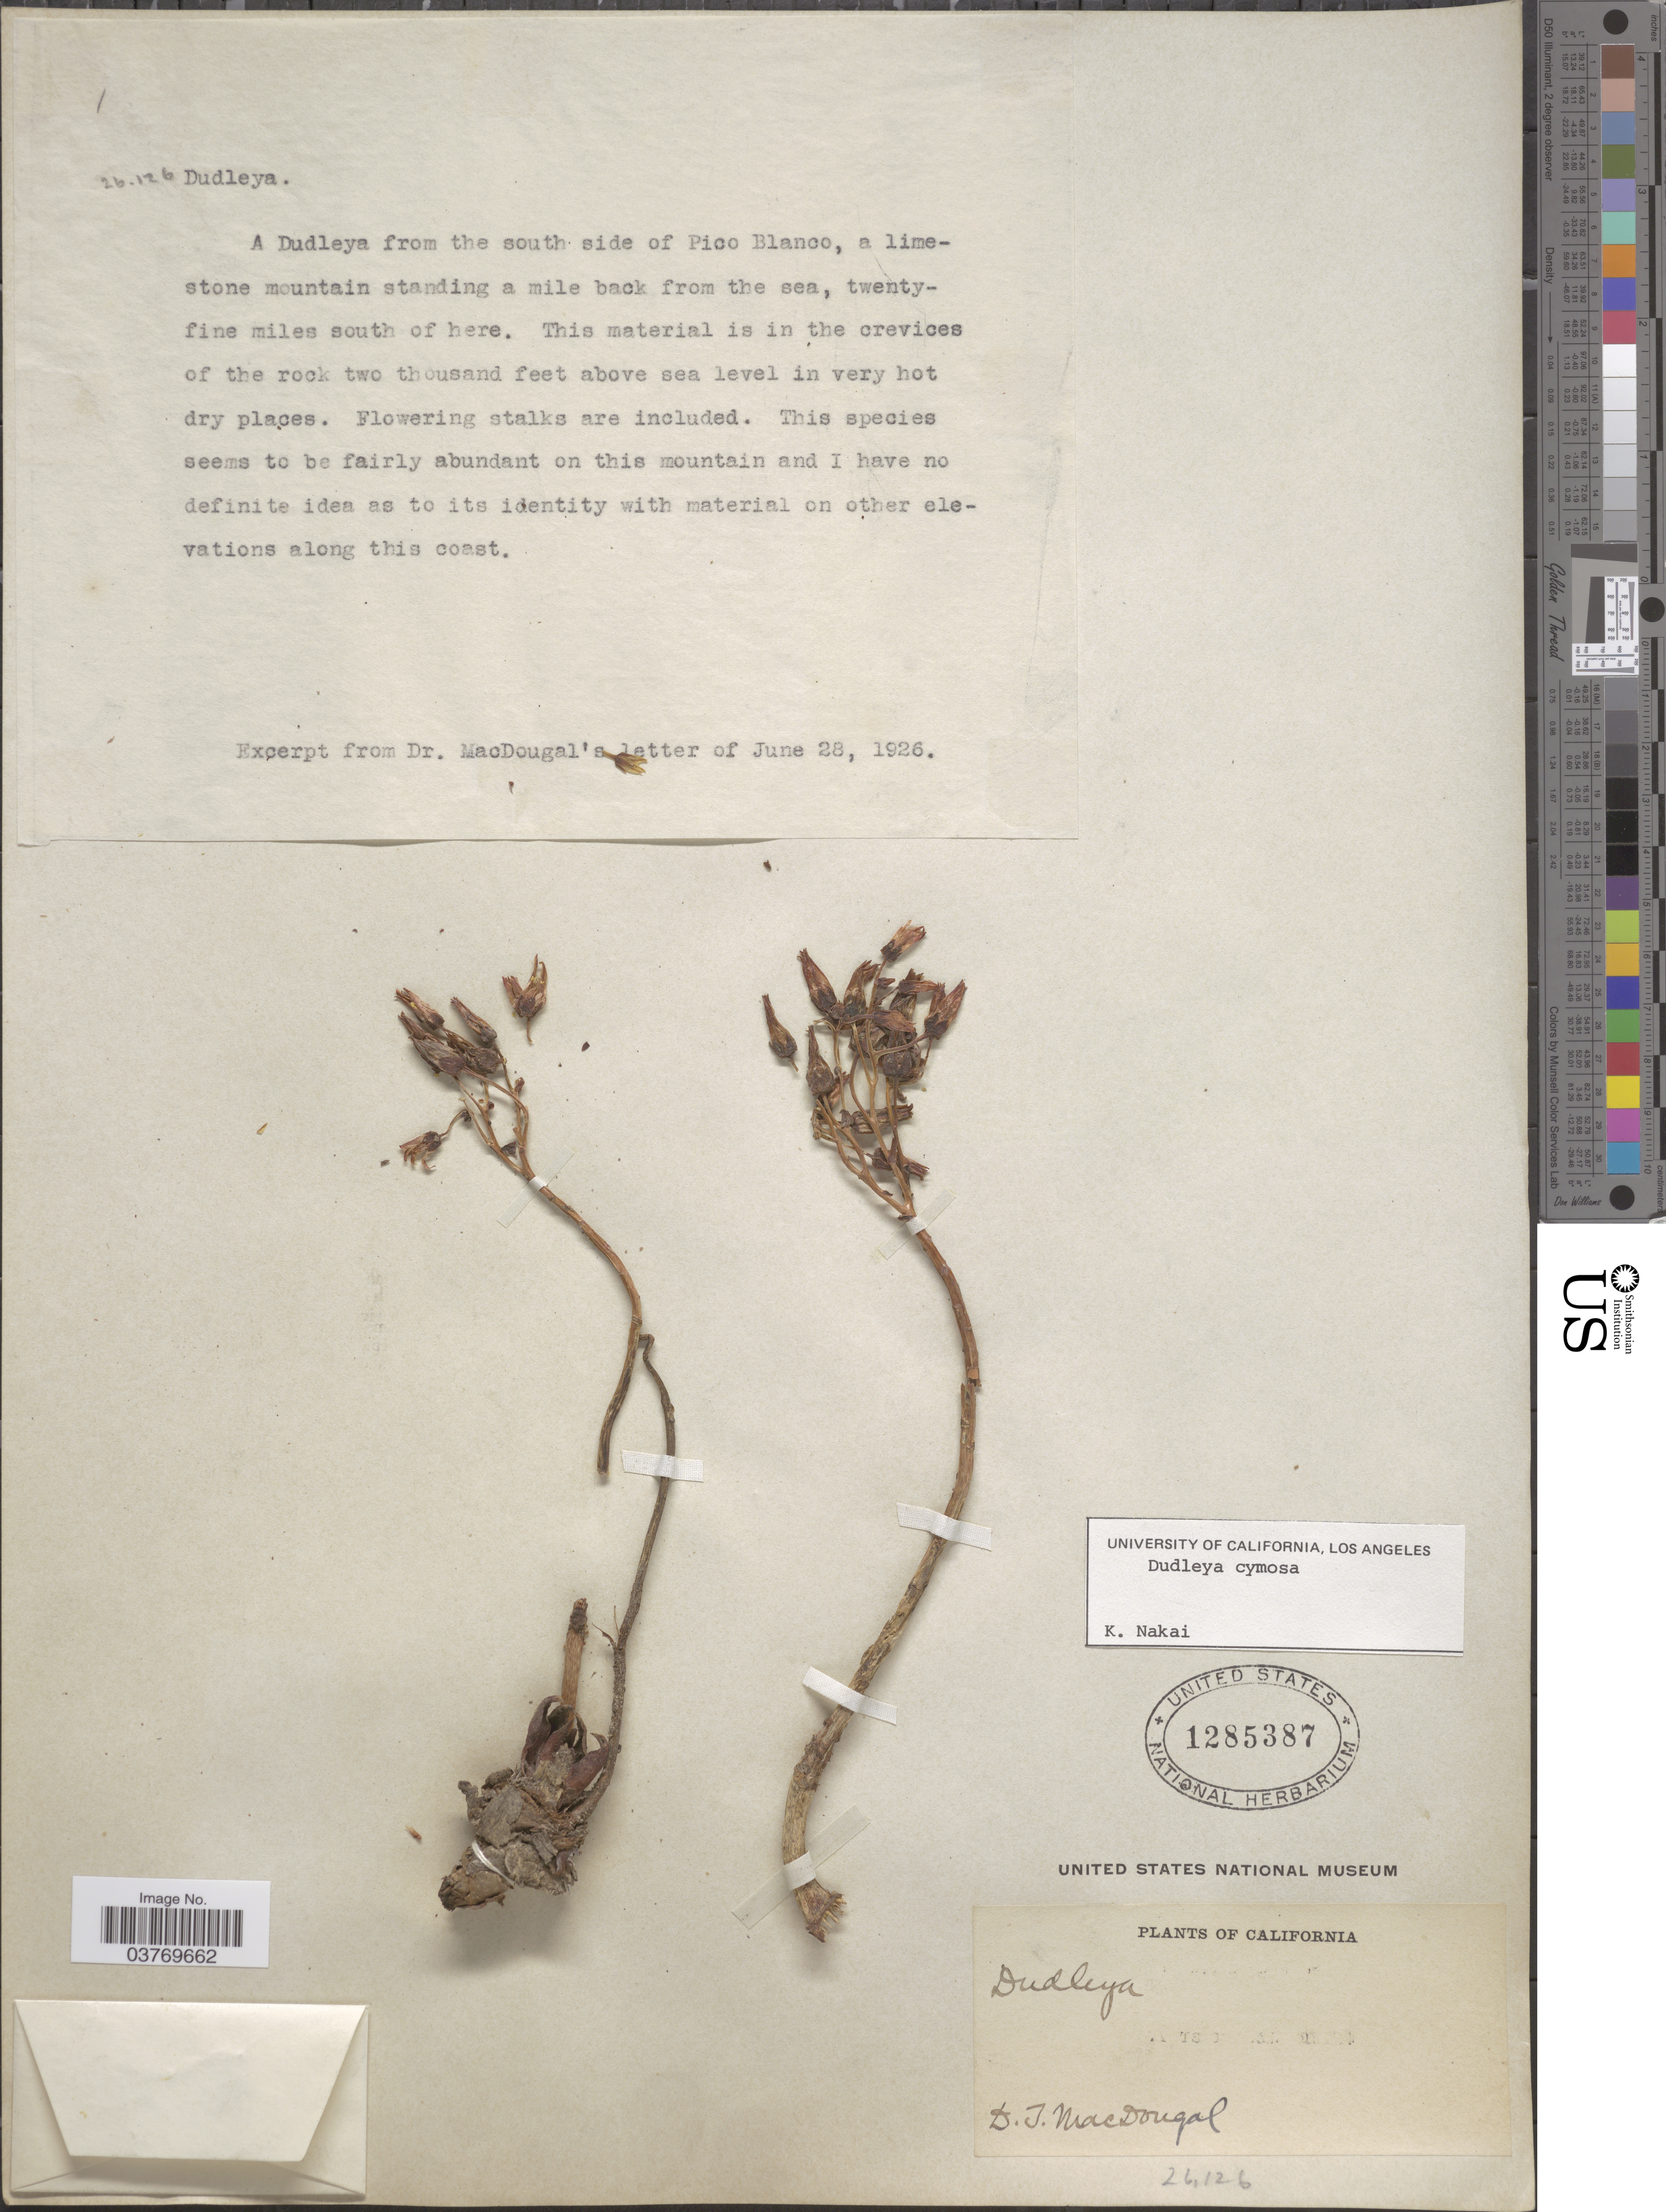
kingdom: Plantae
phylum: Tracheophyta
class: Magnoliopsida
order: Saxifragales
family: Crassulaceae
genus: Dudleya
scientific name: Dudleya cymosa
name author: (Lem.) Britton & Rose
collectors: D. T. MacDougal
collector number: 26126?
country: United States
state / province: California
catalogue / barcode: US 1285387